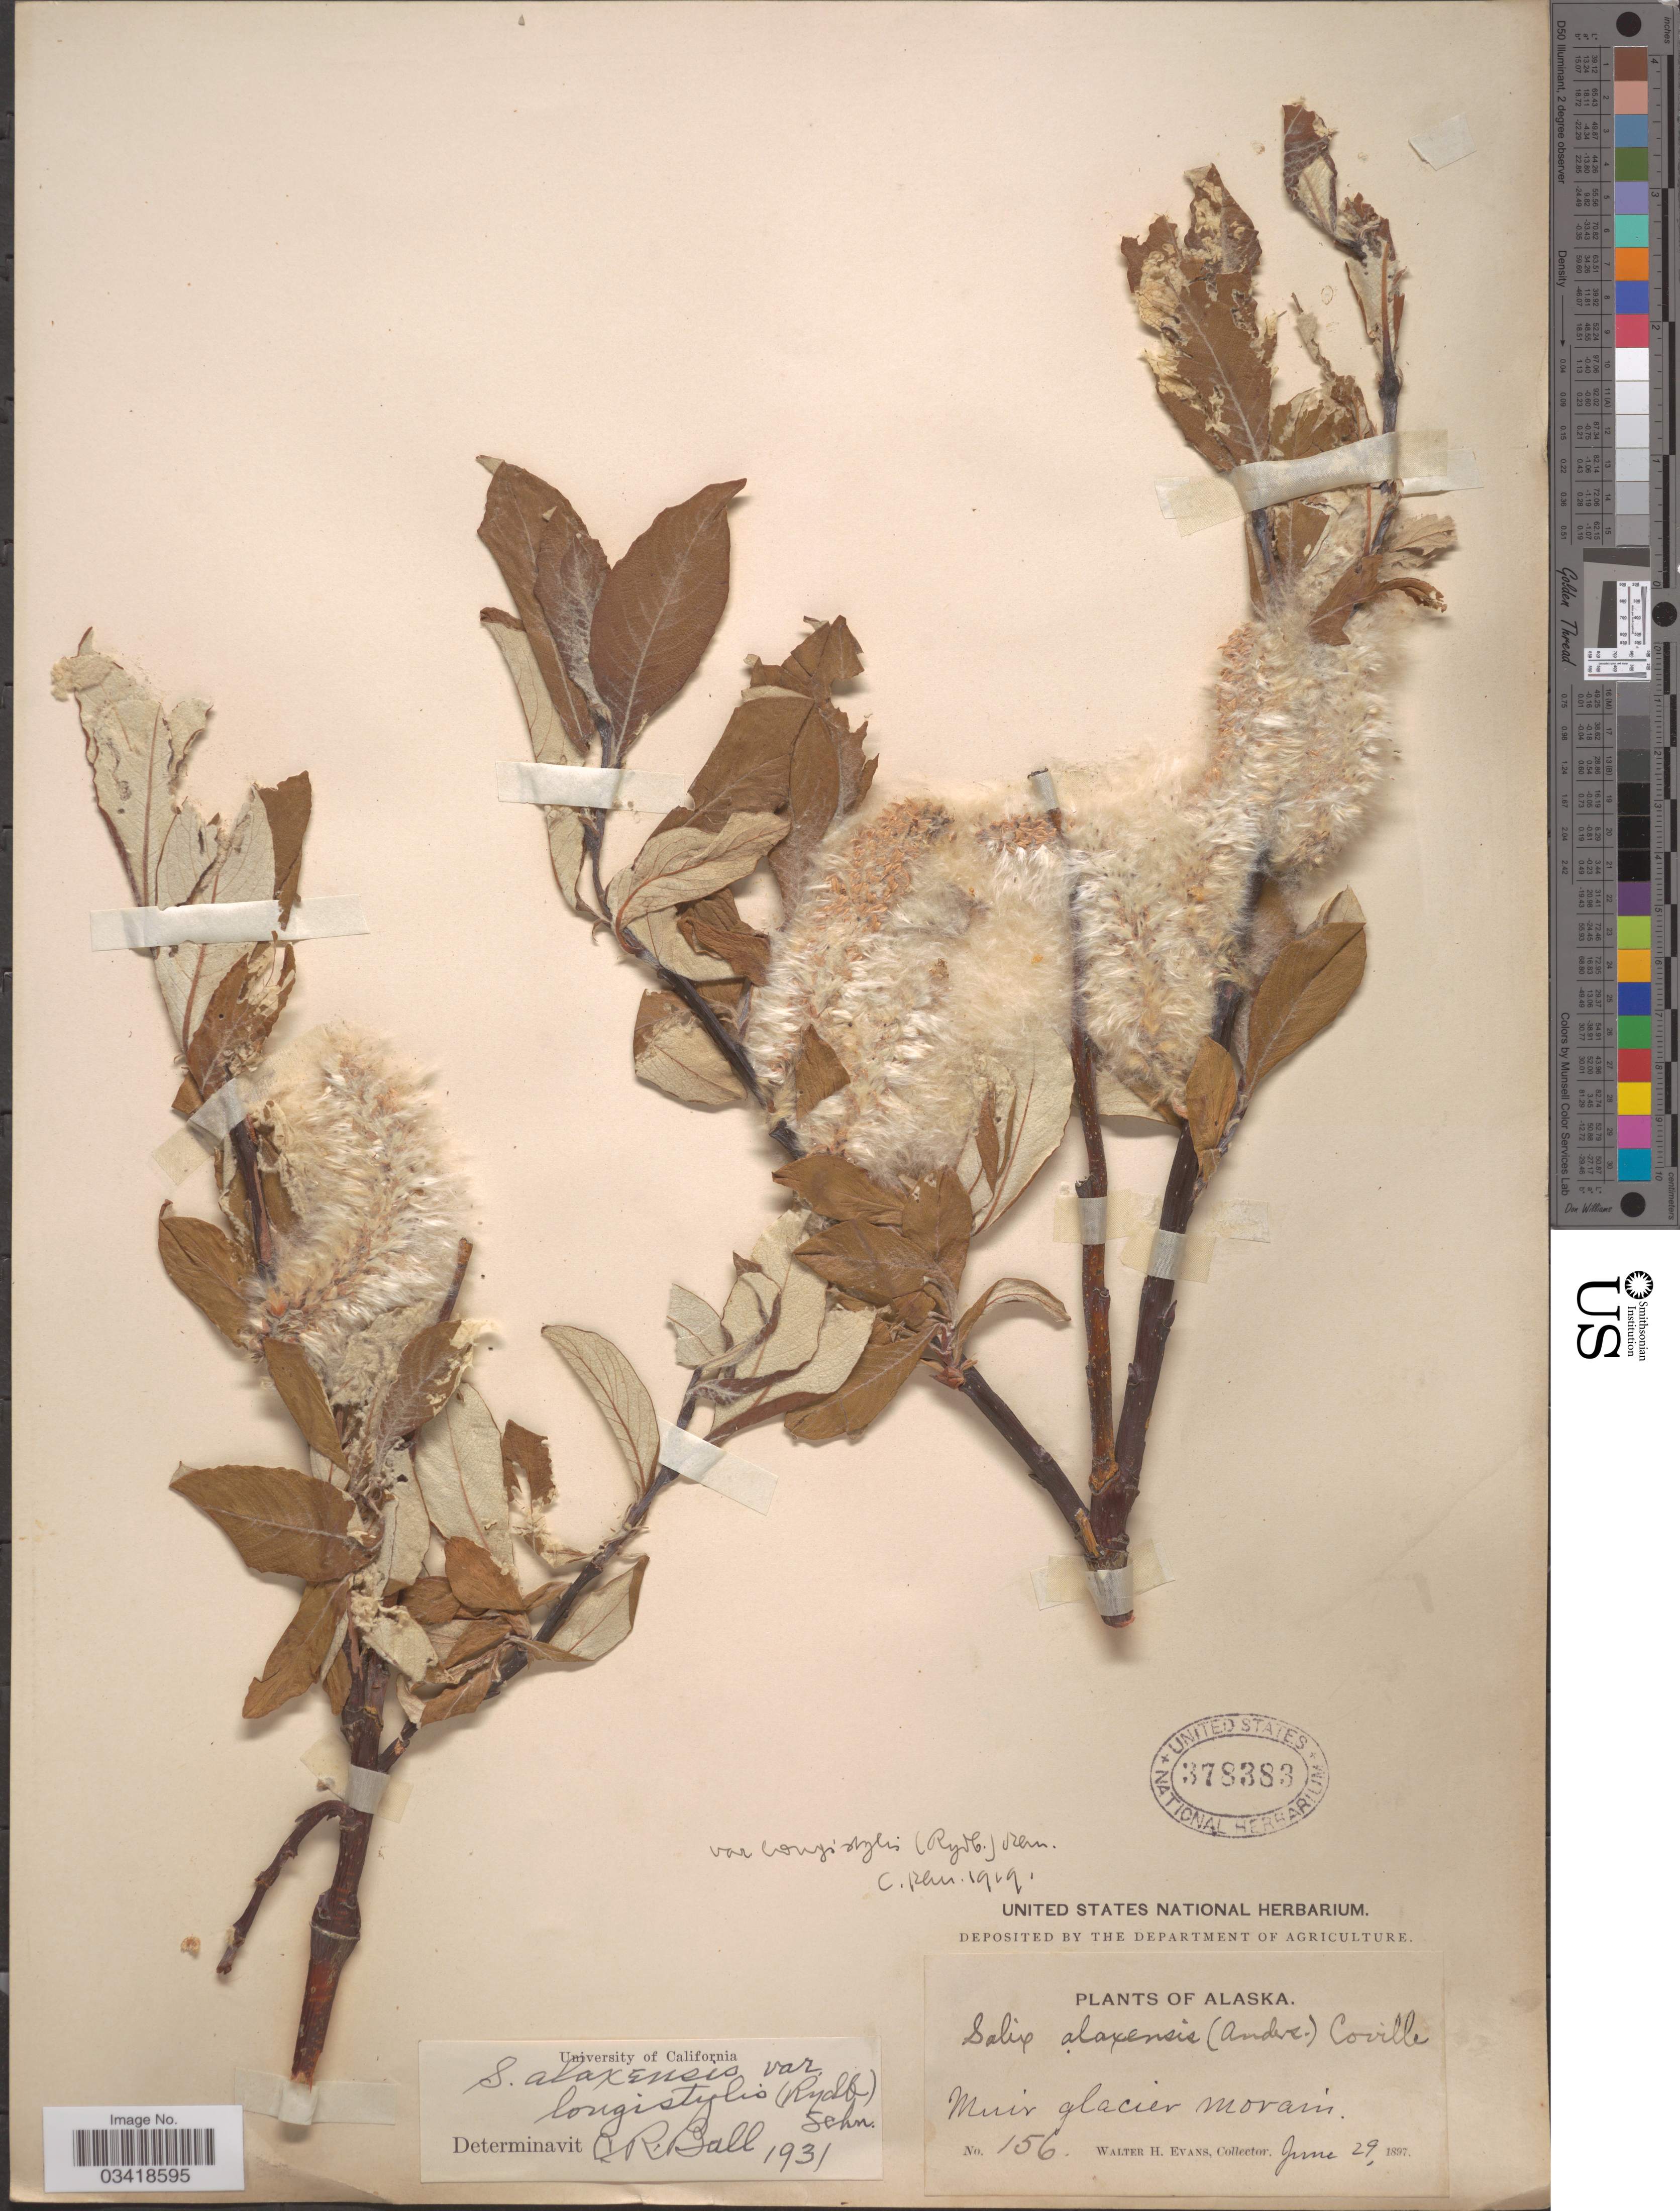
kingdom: Plantae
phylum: Tracheophyta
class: Magnoliopsida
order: Malpighiales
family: Salicaceae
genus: Salix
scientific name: Salix alaxensis var. longistylis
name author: (Rydb.) C.K. Schneid.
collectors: W. H. Evans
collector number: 156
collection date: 1897-06-29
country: United States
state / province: Alaska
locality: Muir Glacier Morain.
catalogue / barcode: US 378383